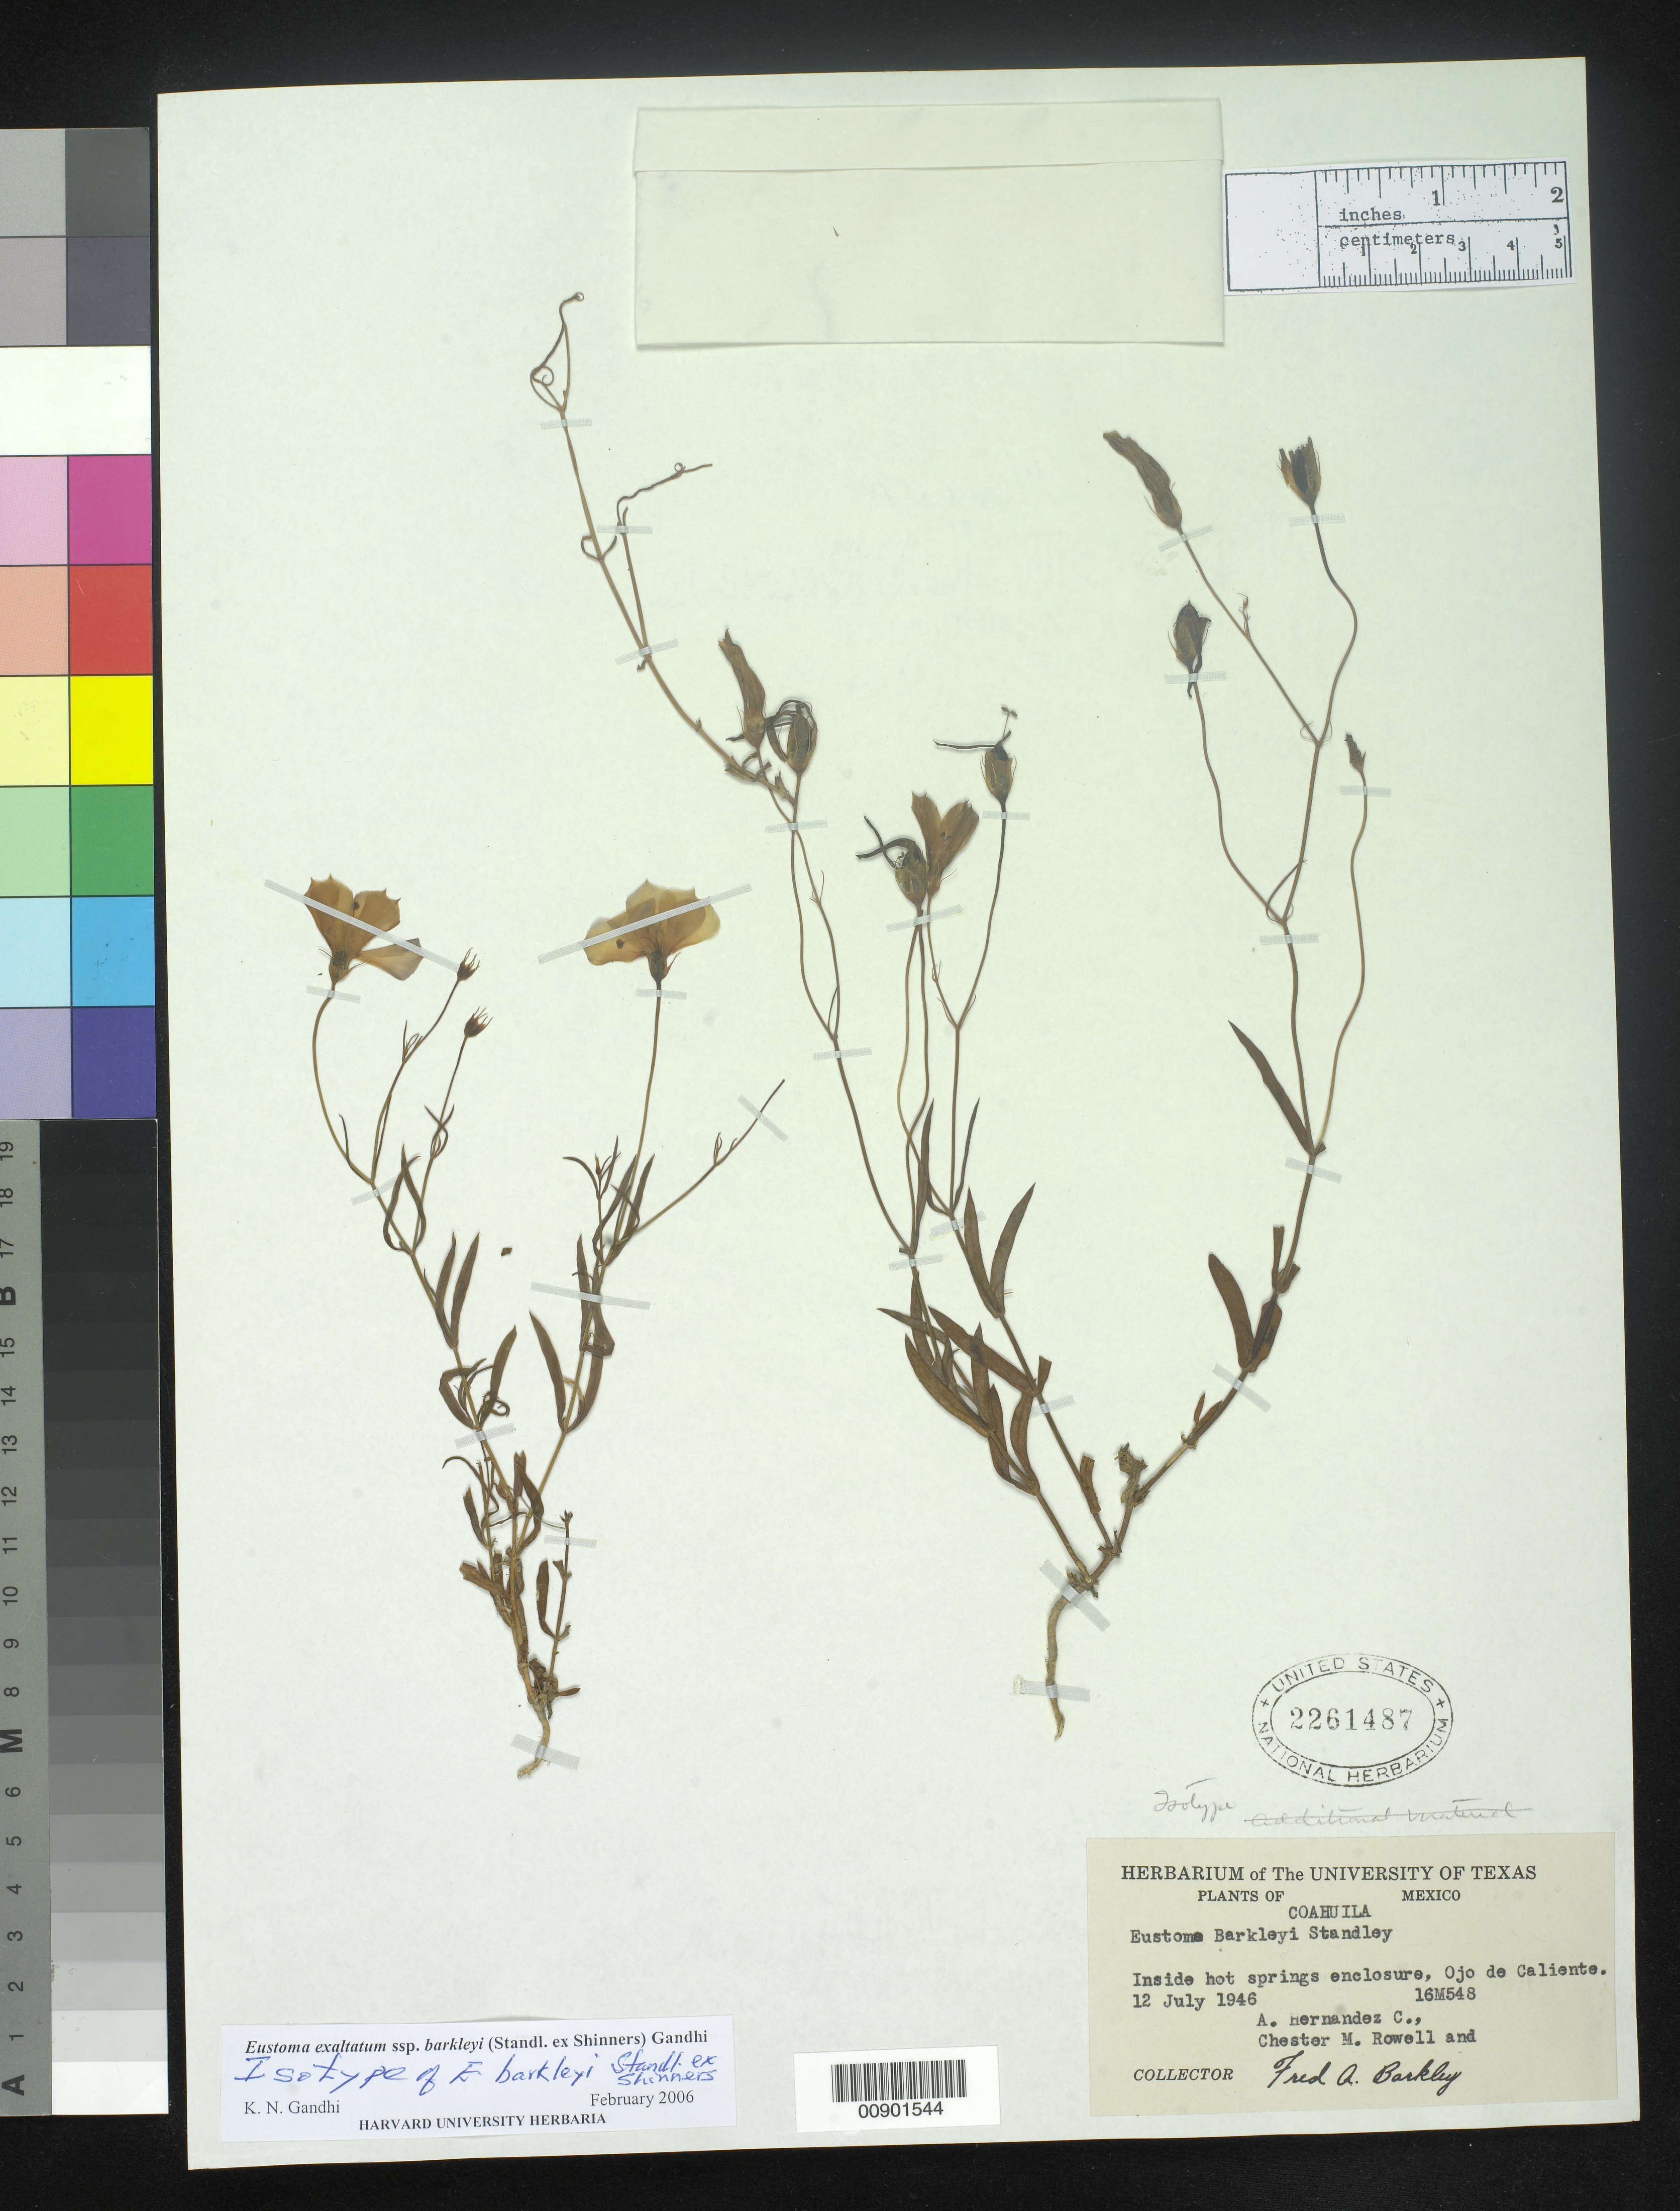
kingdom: Plantae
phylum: Tracheophyta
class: Magnoliopsida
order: Gentianales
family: Gentianaceae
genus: Eustoma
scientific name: Eustoma barkleyi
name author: Standl. ex Shinners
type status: Isotype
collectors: A. Hernandez C., C. M. Powell & F. A. Barkley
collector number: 16M548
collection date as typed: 12 Jul 1946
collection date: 1946-07-12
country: Mexico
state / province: Coahuila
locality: Inside hot springs enclosure, Ojo de Caliente.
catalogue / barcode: US 2261487